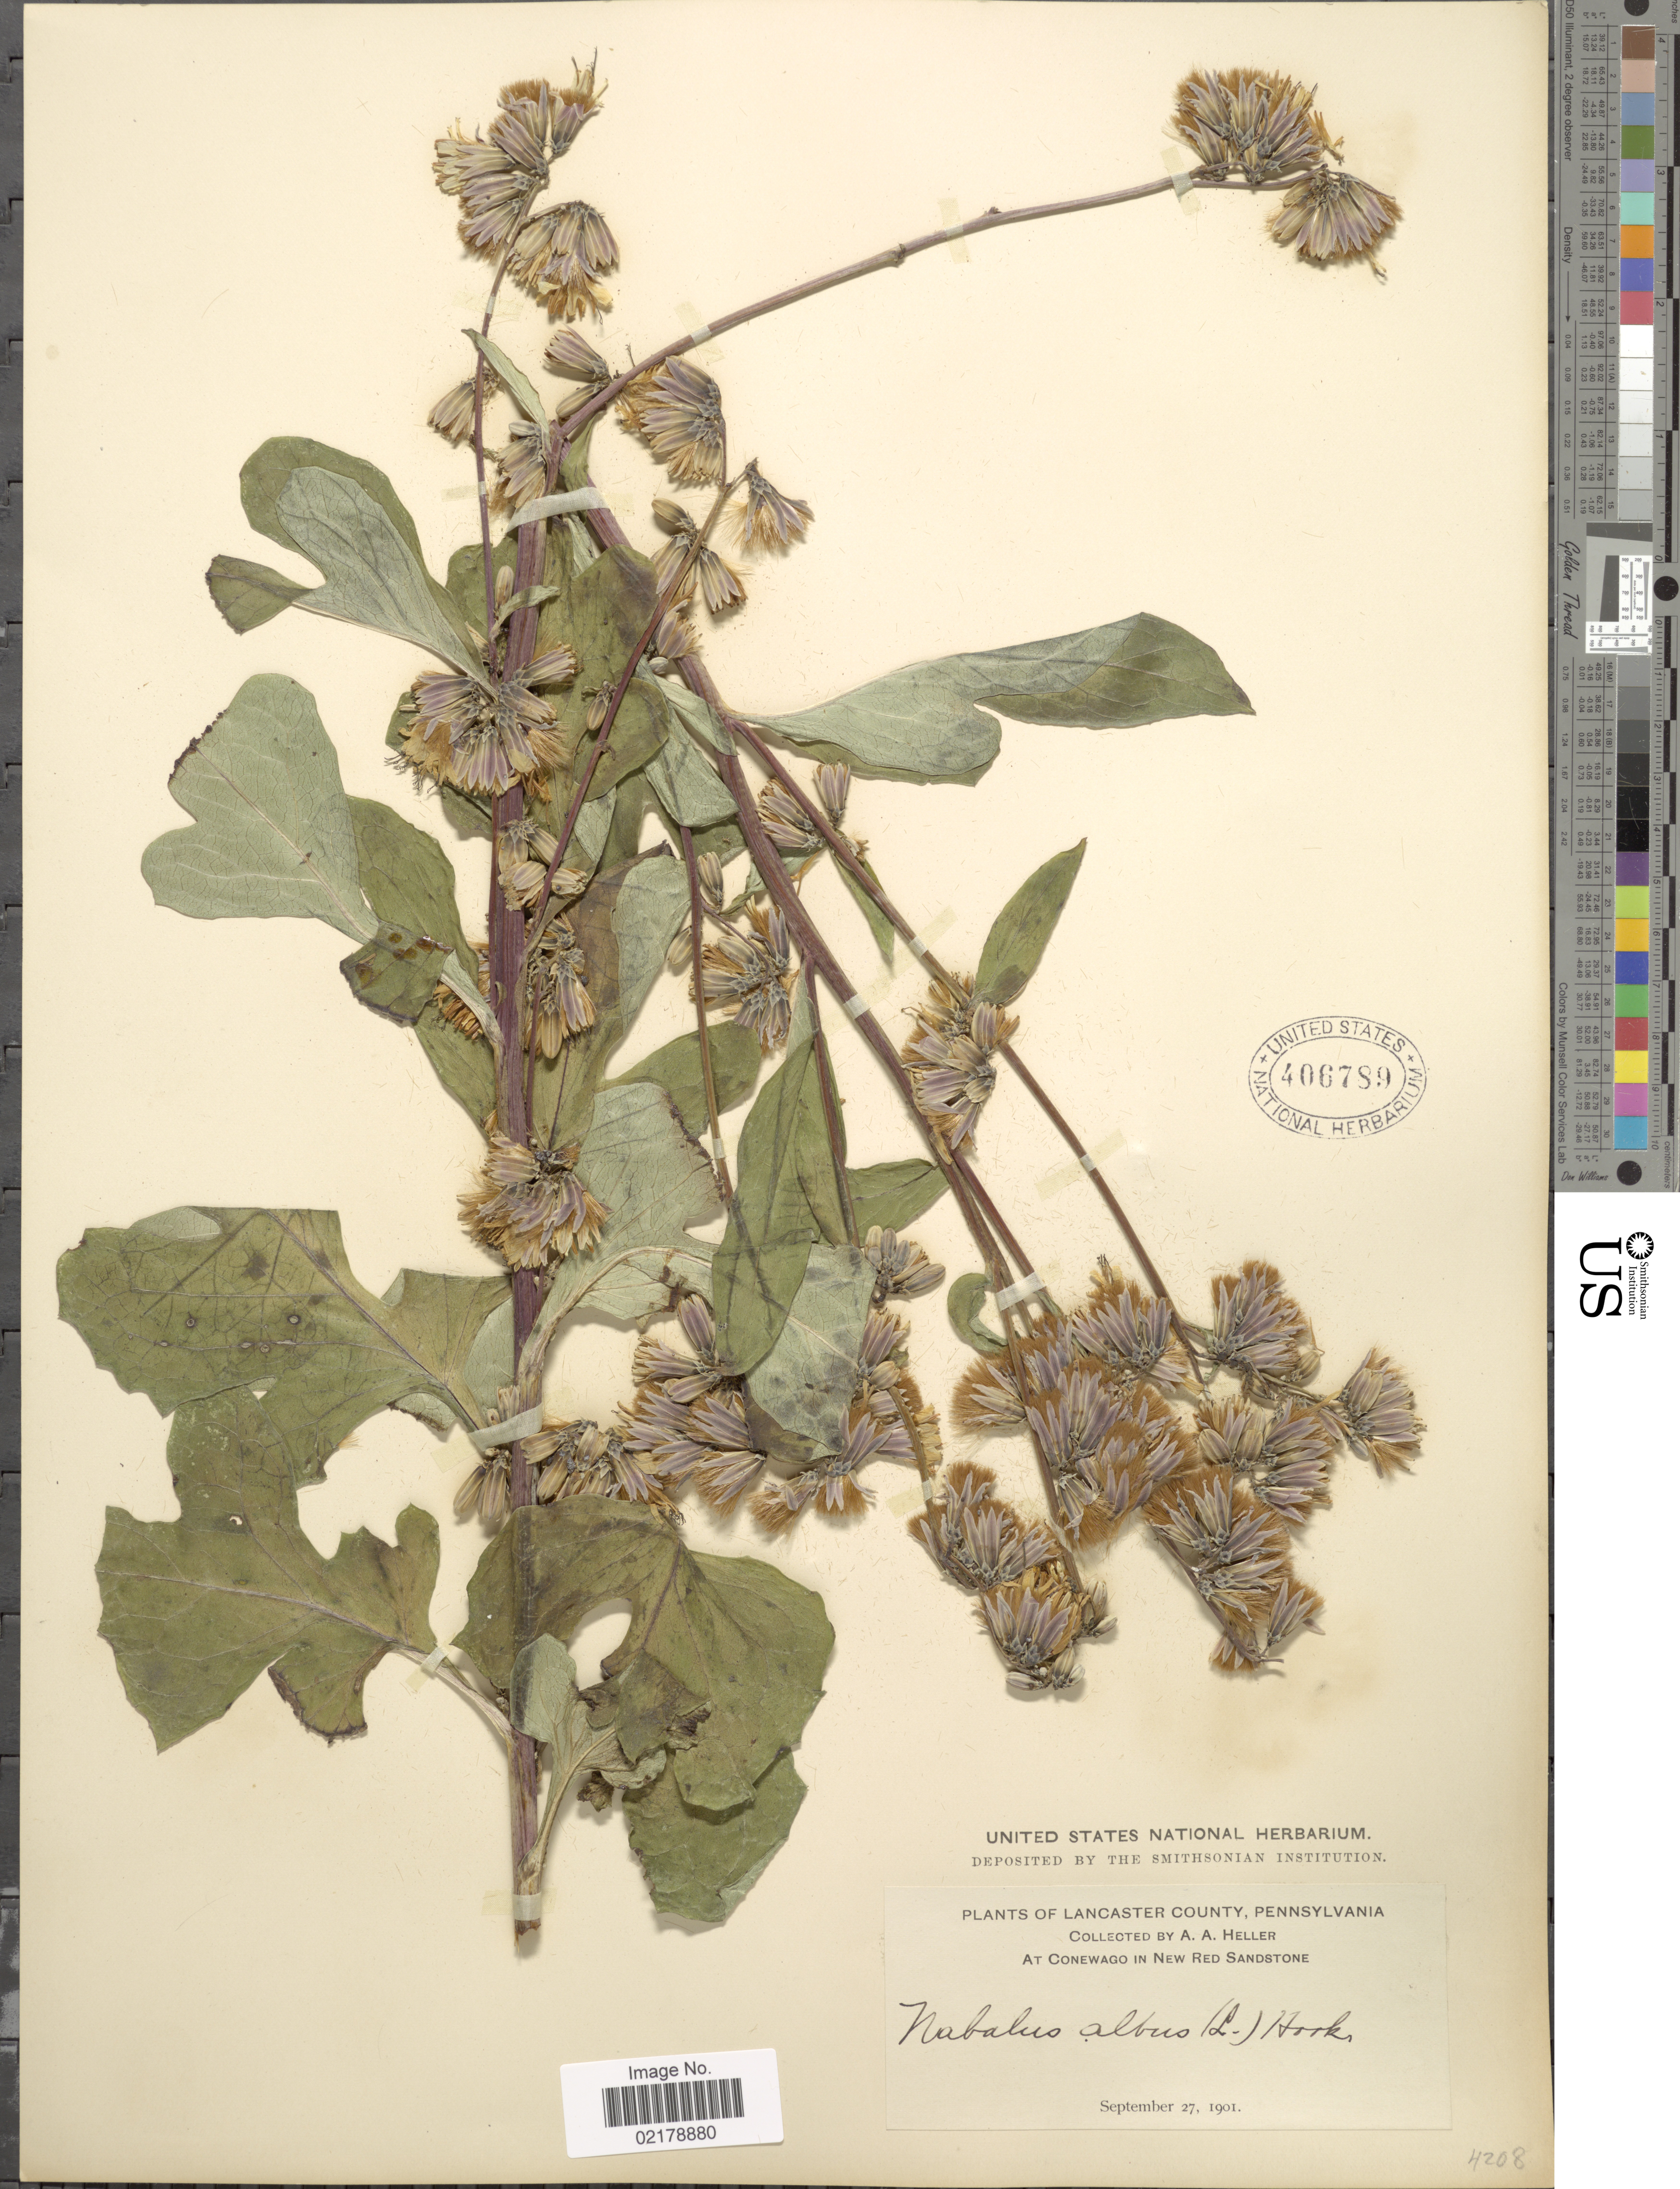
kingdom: Plantae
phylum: Tracheophyta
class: Magnoliopsida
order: Asterales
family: Asteraceae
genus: Nabalus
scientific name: Nabalus albus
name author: (L.) Hook.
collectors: A. A. Heller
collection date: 1901-09-27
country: United States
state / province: Pennsylvania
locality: Lancaster County, At Conewago in New Red Sandstone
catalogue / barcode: US 406789